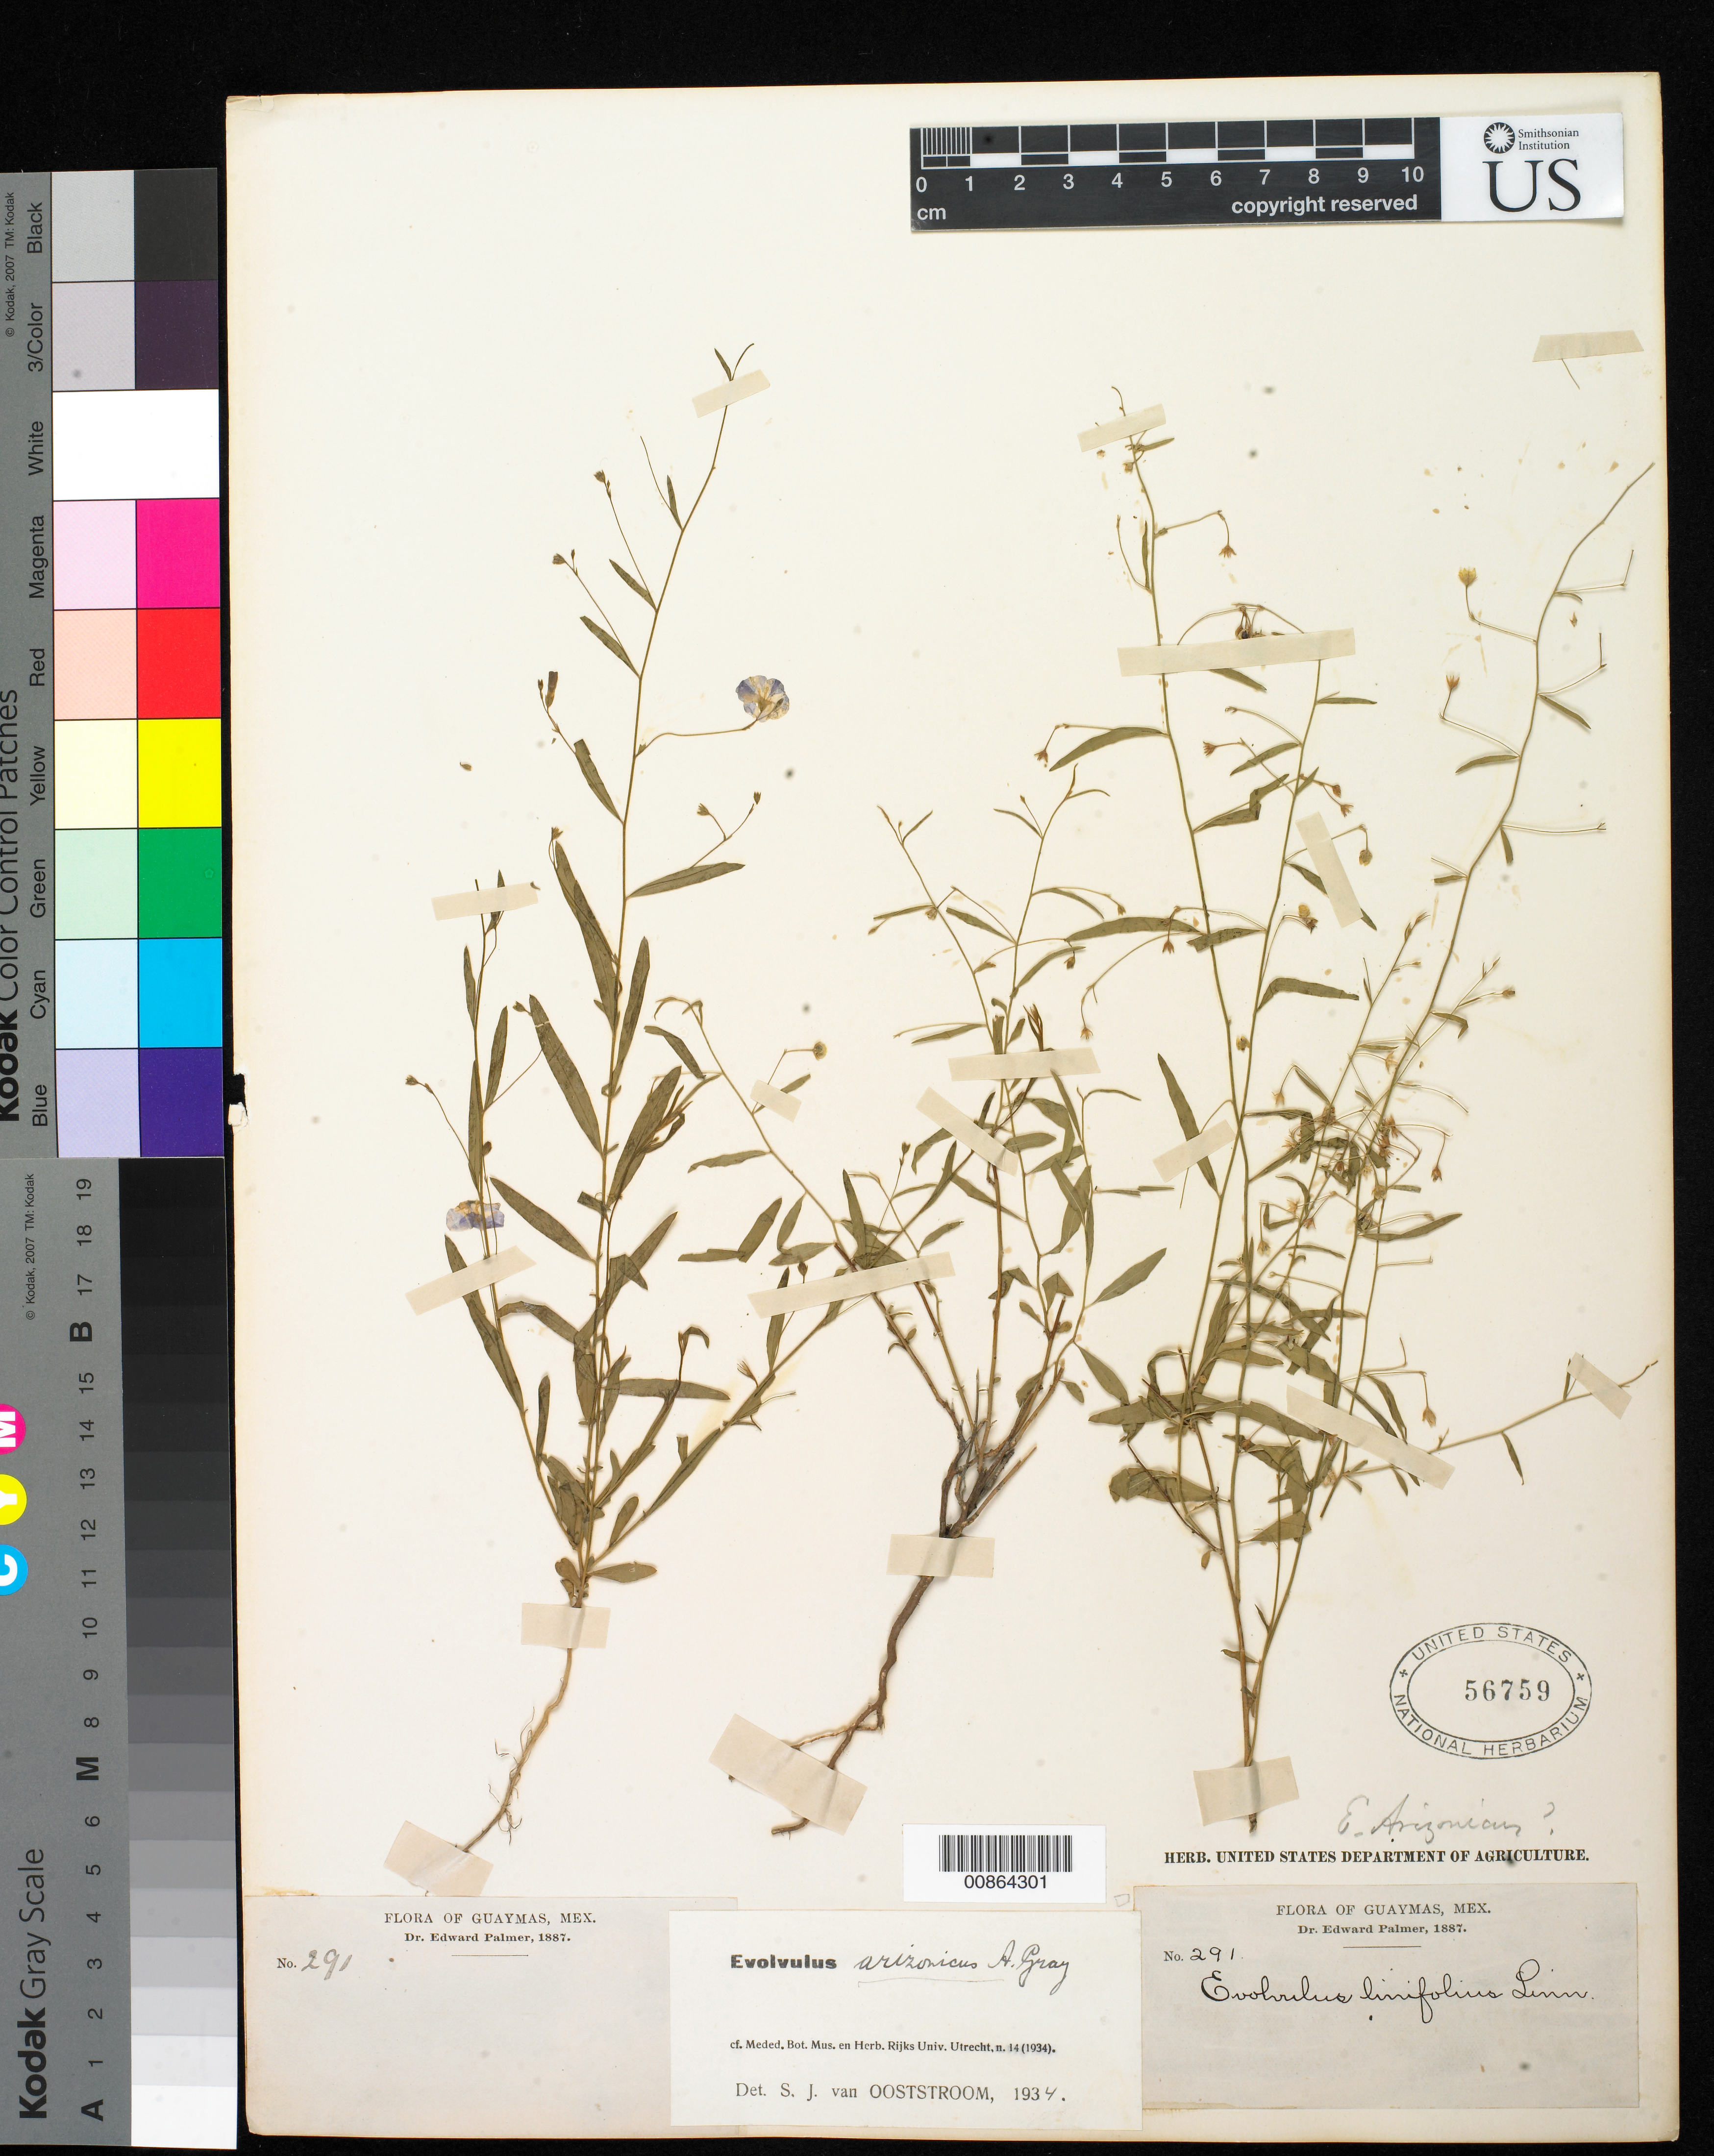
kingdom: Plantae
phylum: Tracheophyta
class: Magnoliopsida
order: Solanales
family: Convolvulaceae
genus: Evolvulus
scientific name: Evolvulus arizonicus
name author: A. Gray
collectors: E. Palmer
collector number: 291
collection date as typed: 1887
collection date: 1887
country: Mexico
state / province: Sonora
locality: Guaymas, Sonora.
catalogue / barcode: US 56759